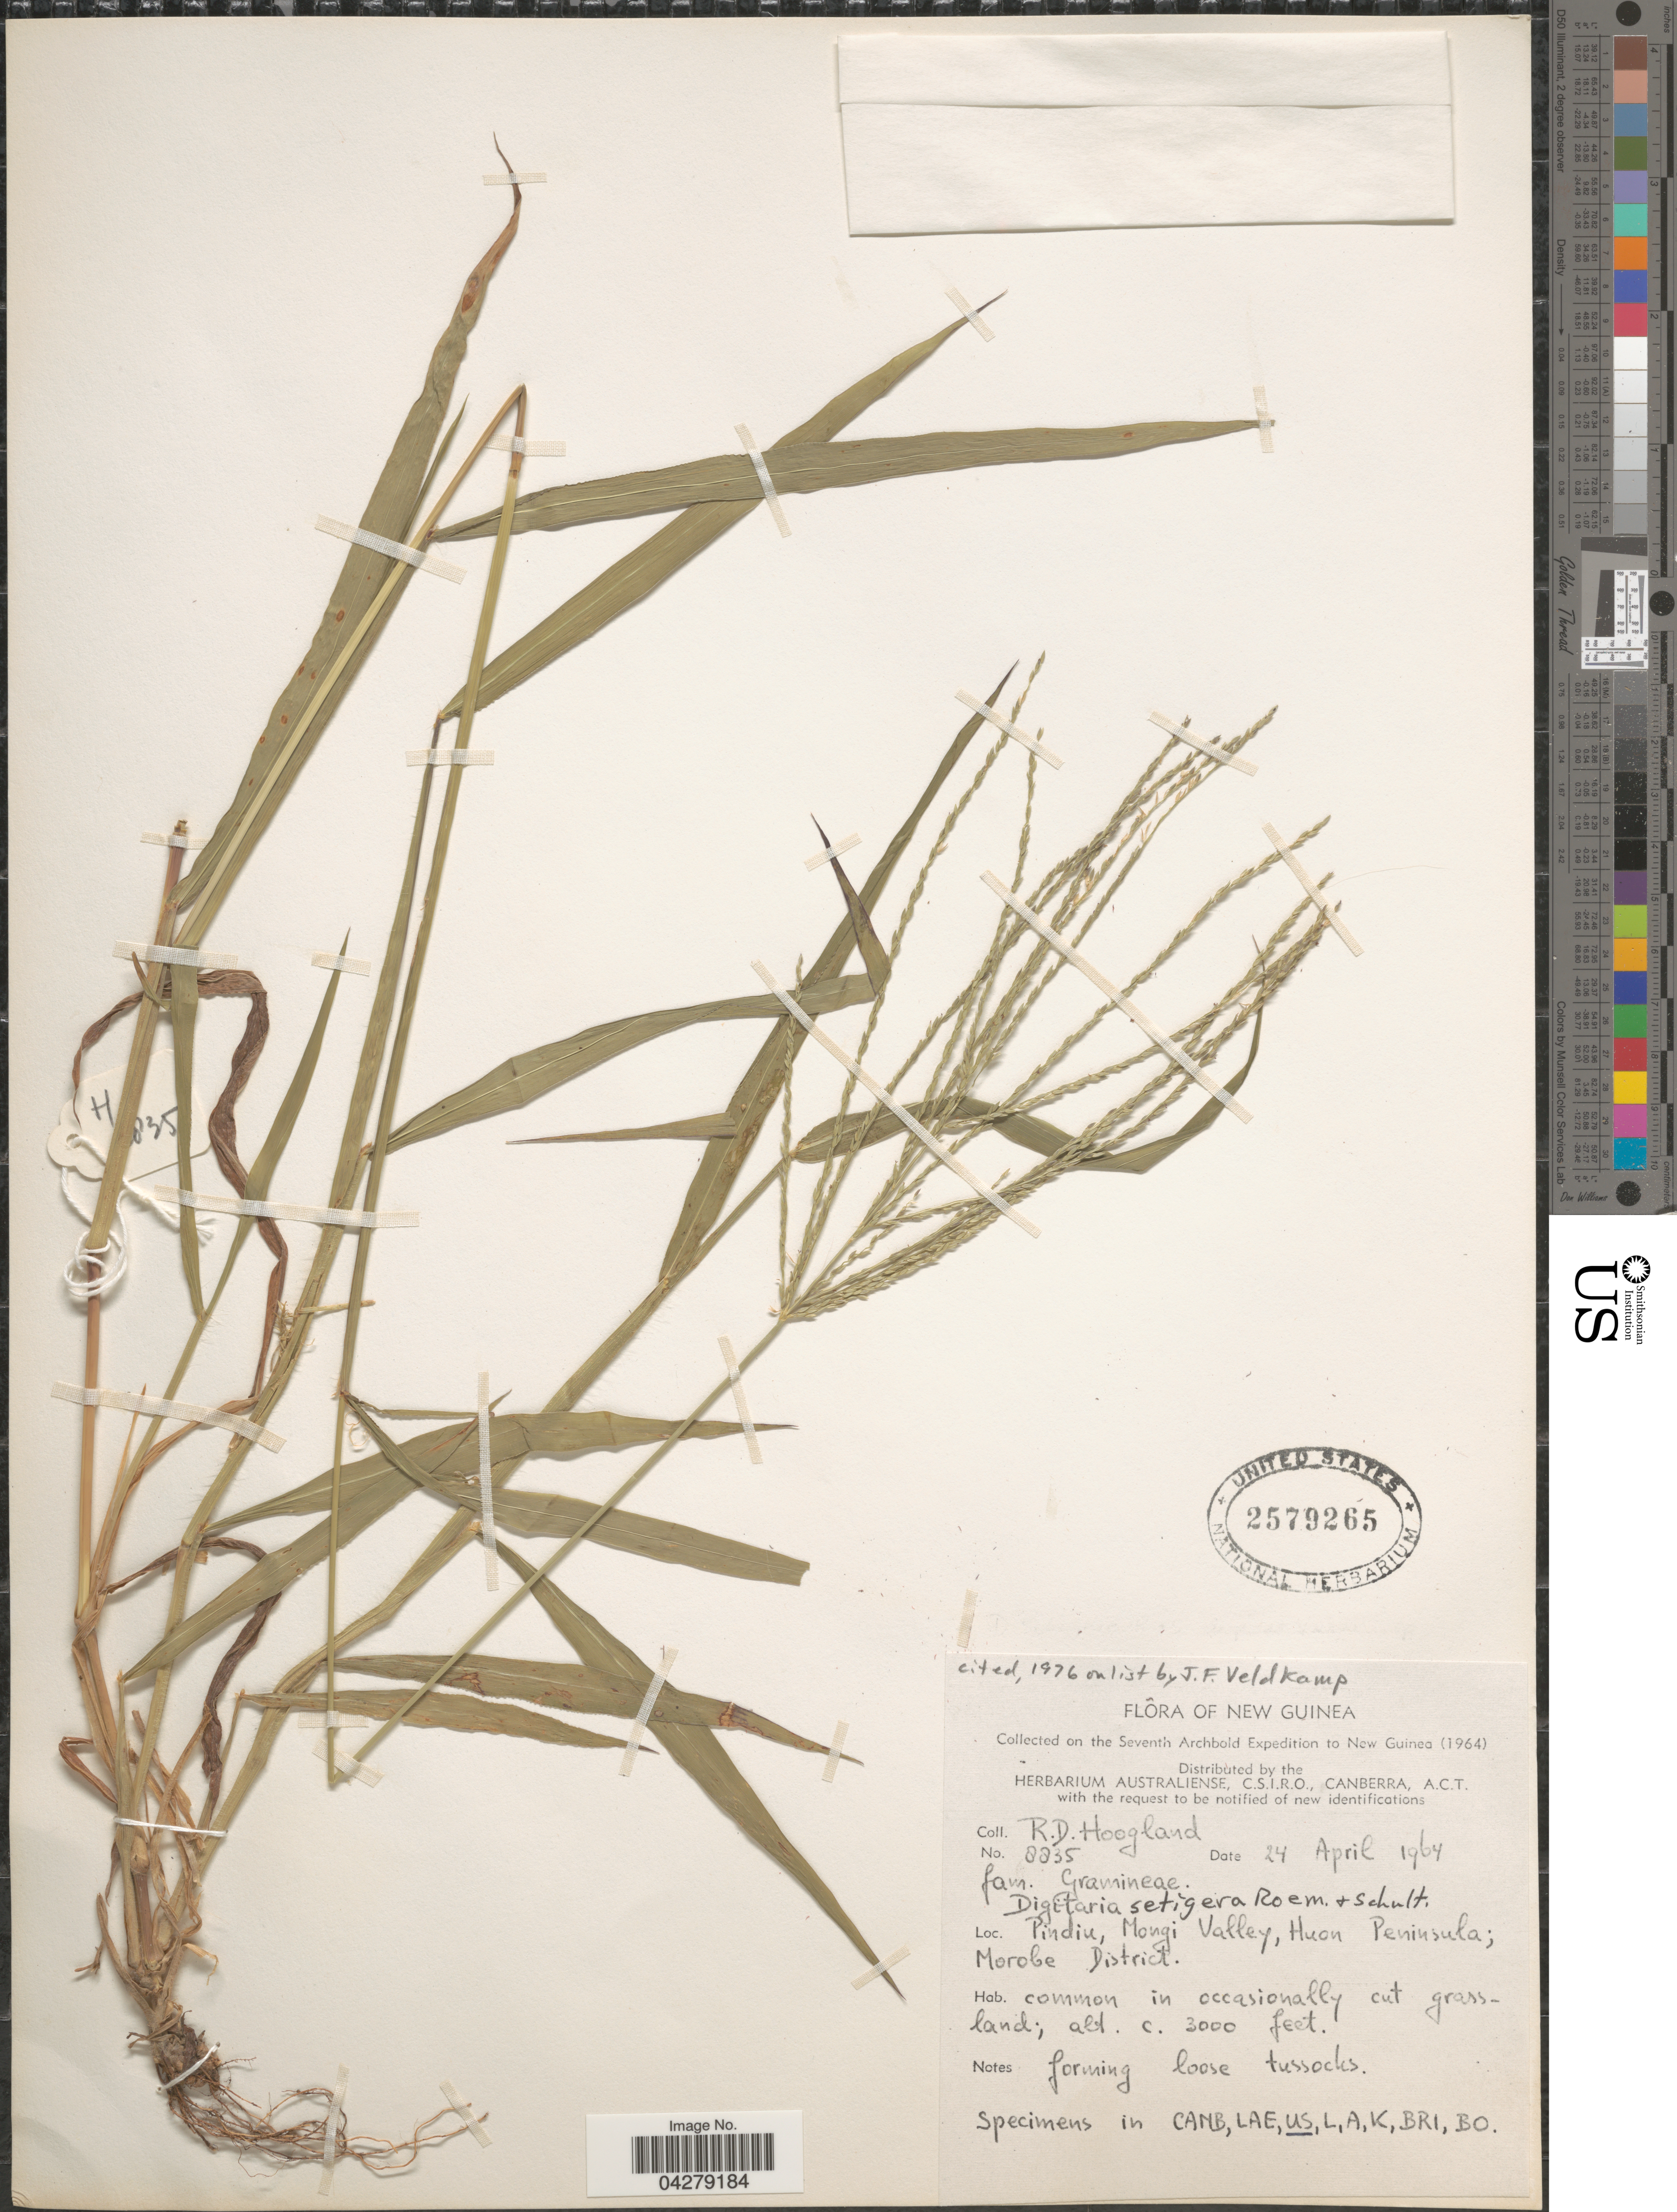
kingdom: Plantae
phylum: Tracheophyta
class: Liliopsida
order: Poales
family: Poaceae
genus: Digitaria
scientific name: Digitaria setigera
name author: Roth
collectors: R. D. Hoogland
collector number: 8835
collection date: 1964-04-24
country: Papua New Guinea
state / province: Morobe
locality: New Guinea. Seventh Archbold Expeditio to New Guinea (1964). Pindia, Mongi Valley, Huon Peninsula, Morobe District.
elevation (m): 914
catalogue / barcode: US 2579265